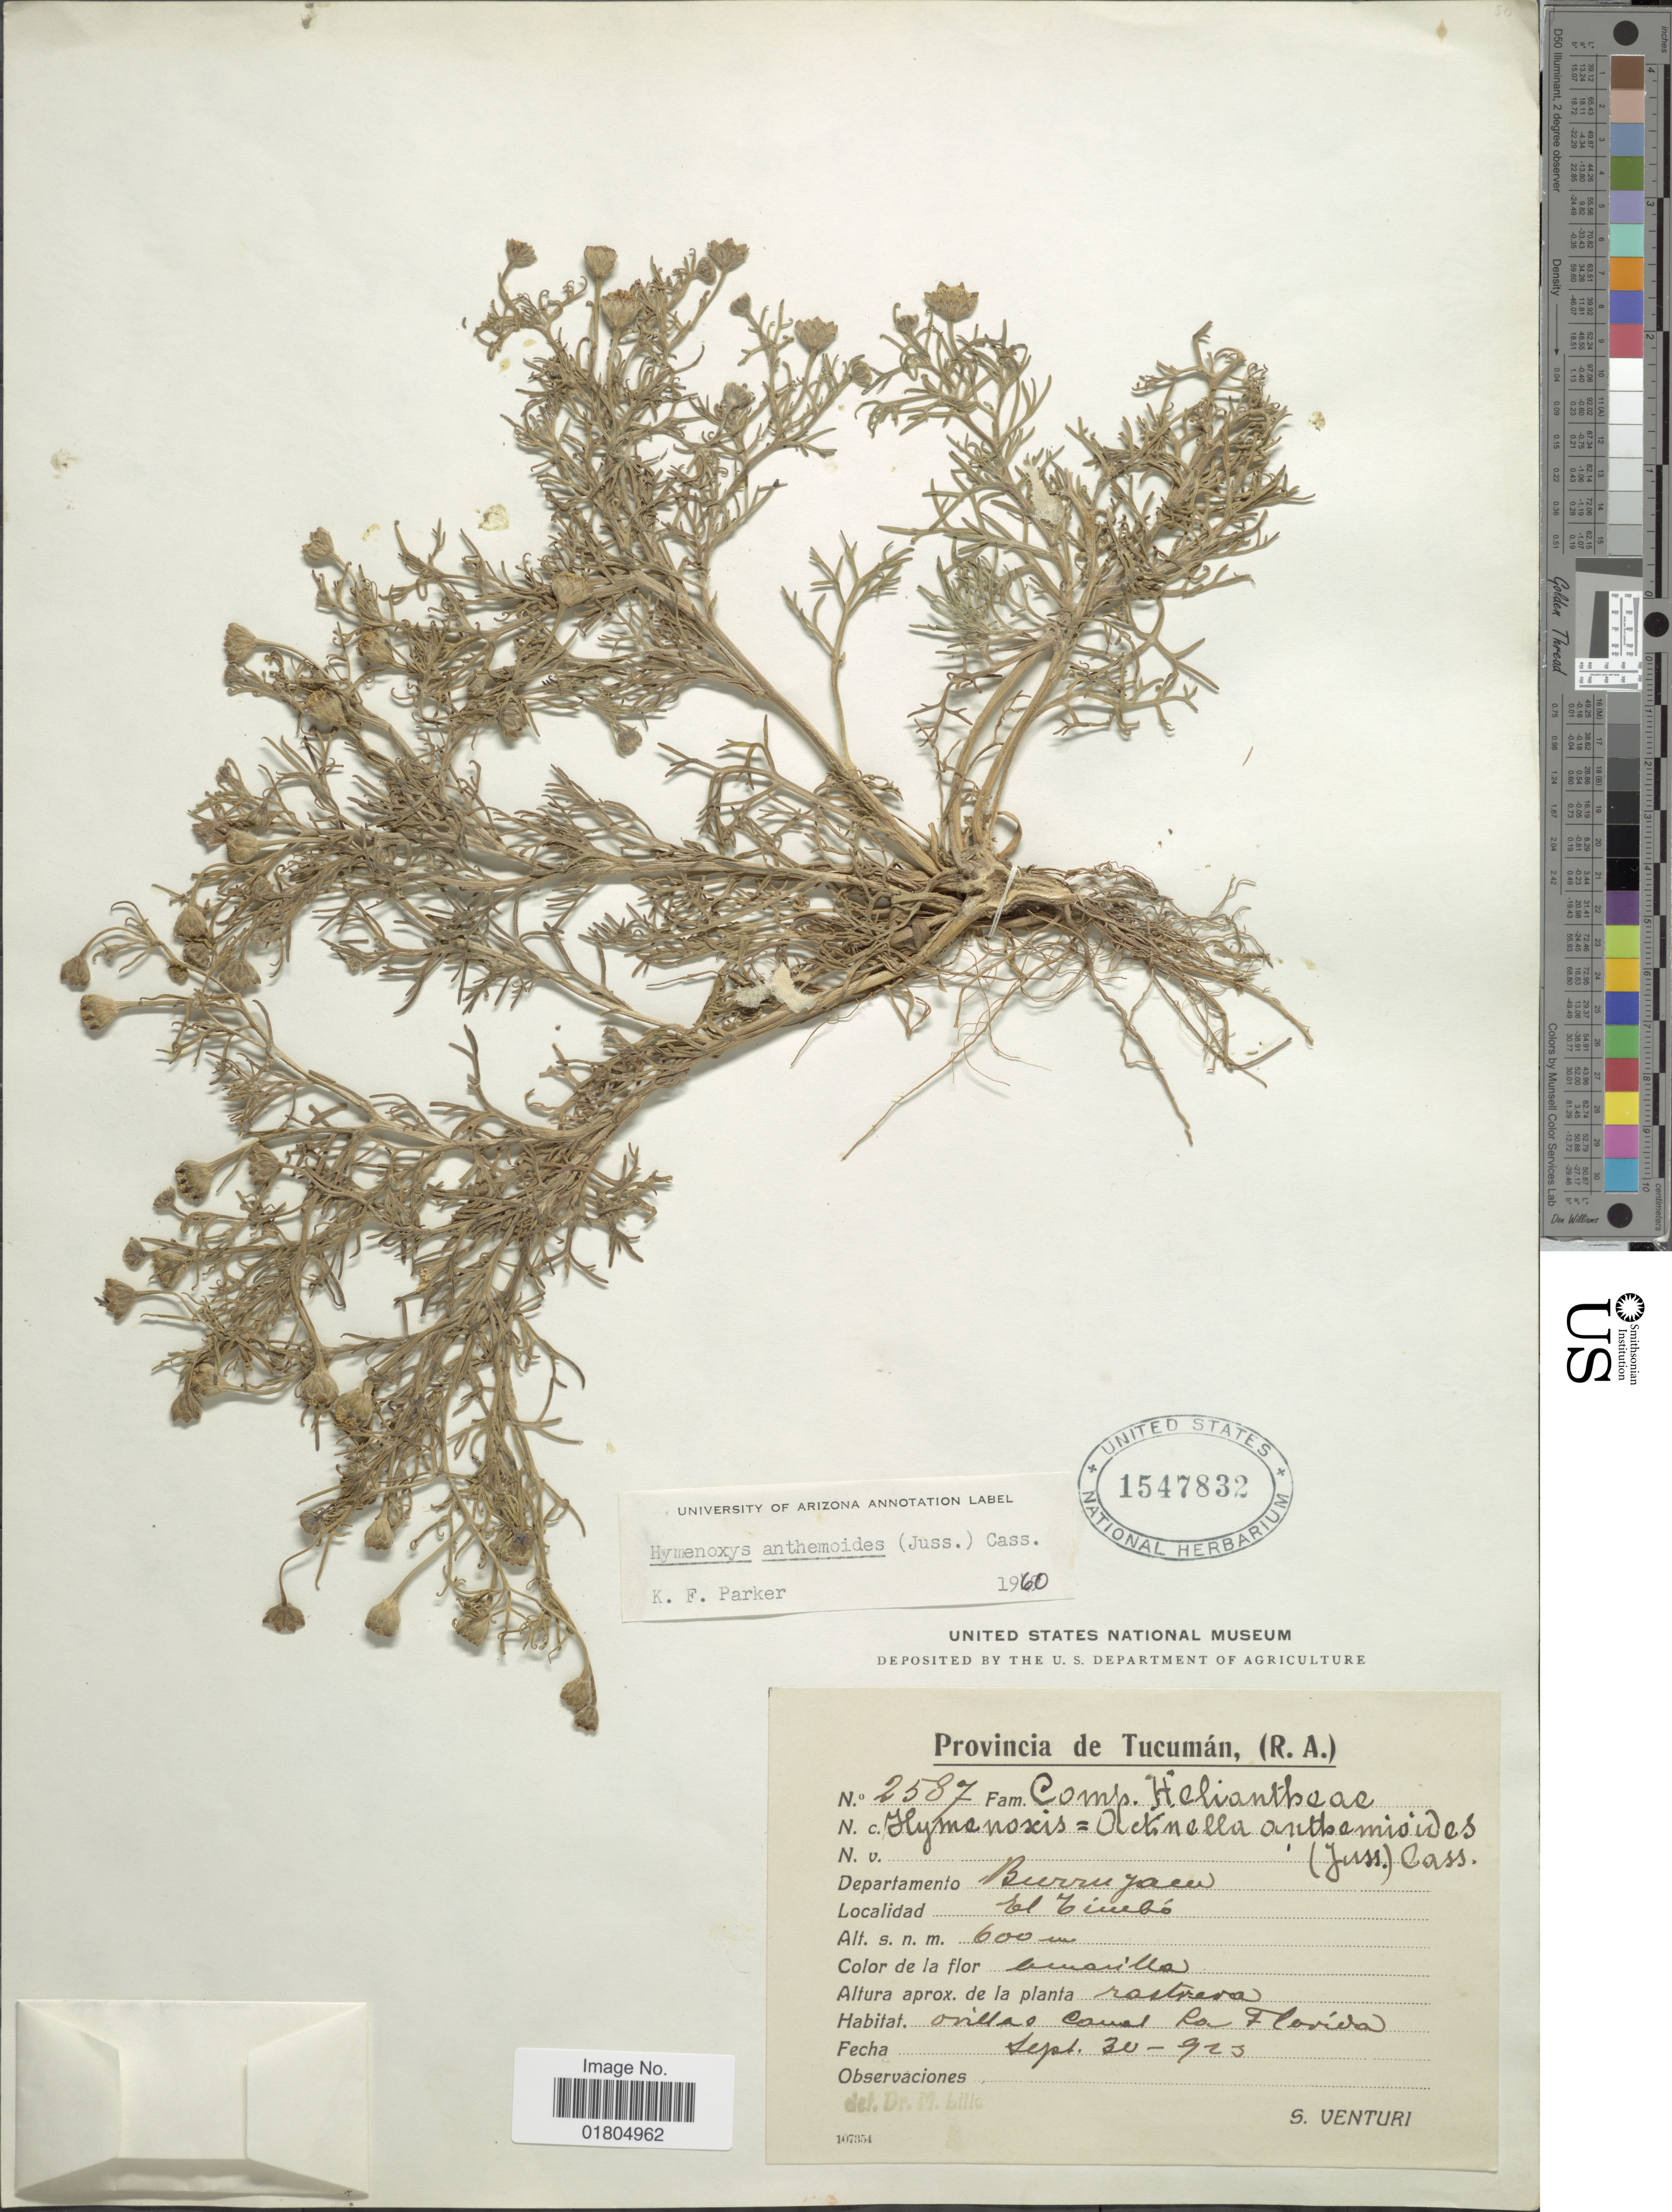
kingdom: Plantae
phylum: Tracheophyta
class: Magnoliopsida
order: Asterales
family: Asteraceae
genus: Hymenoxys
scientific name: Hymenoxys anthemoides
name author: (Juss.) Cass. ex DC.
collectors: S. Venturi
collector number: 2537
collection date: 1923-09-30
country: Argentina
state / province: Tucuman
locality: Provincia de Tucuman, (R. A.) Departamento Burrujaen, El Cuibo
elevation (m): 600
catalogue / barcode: US 1547832